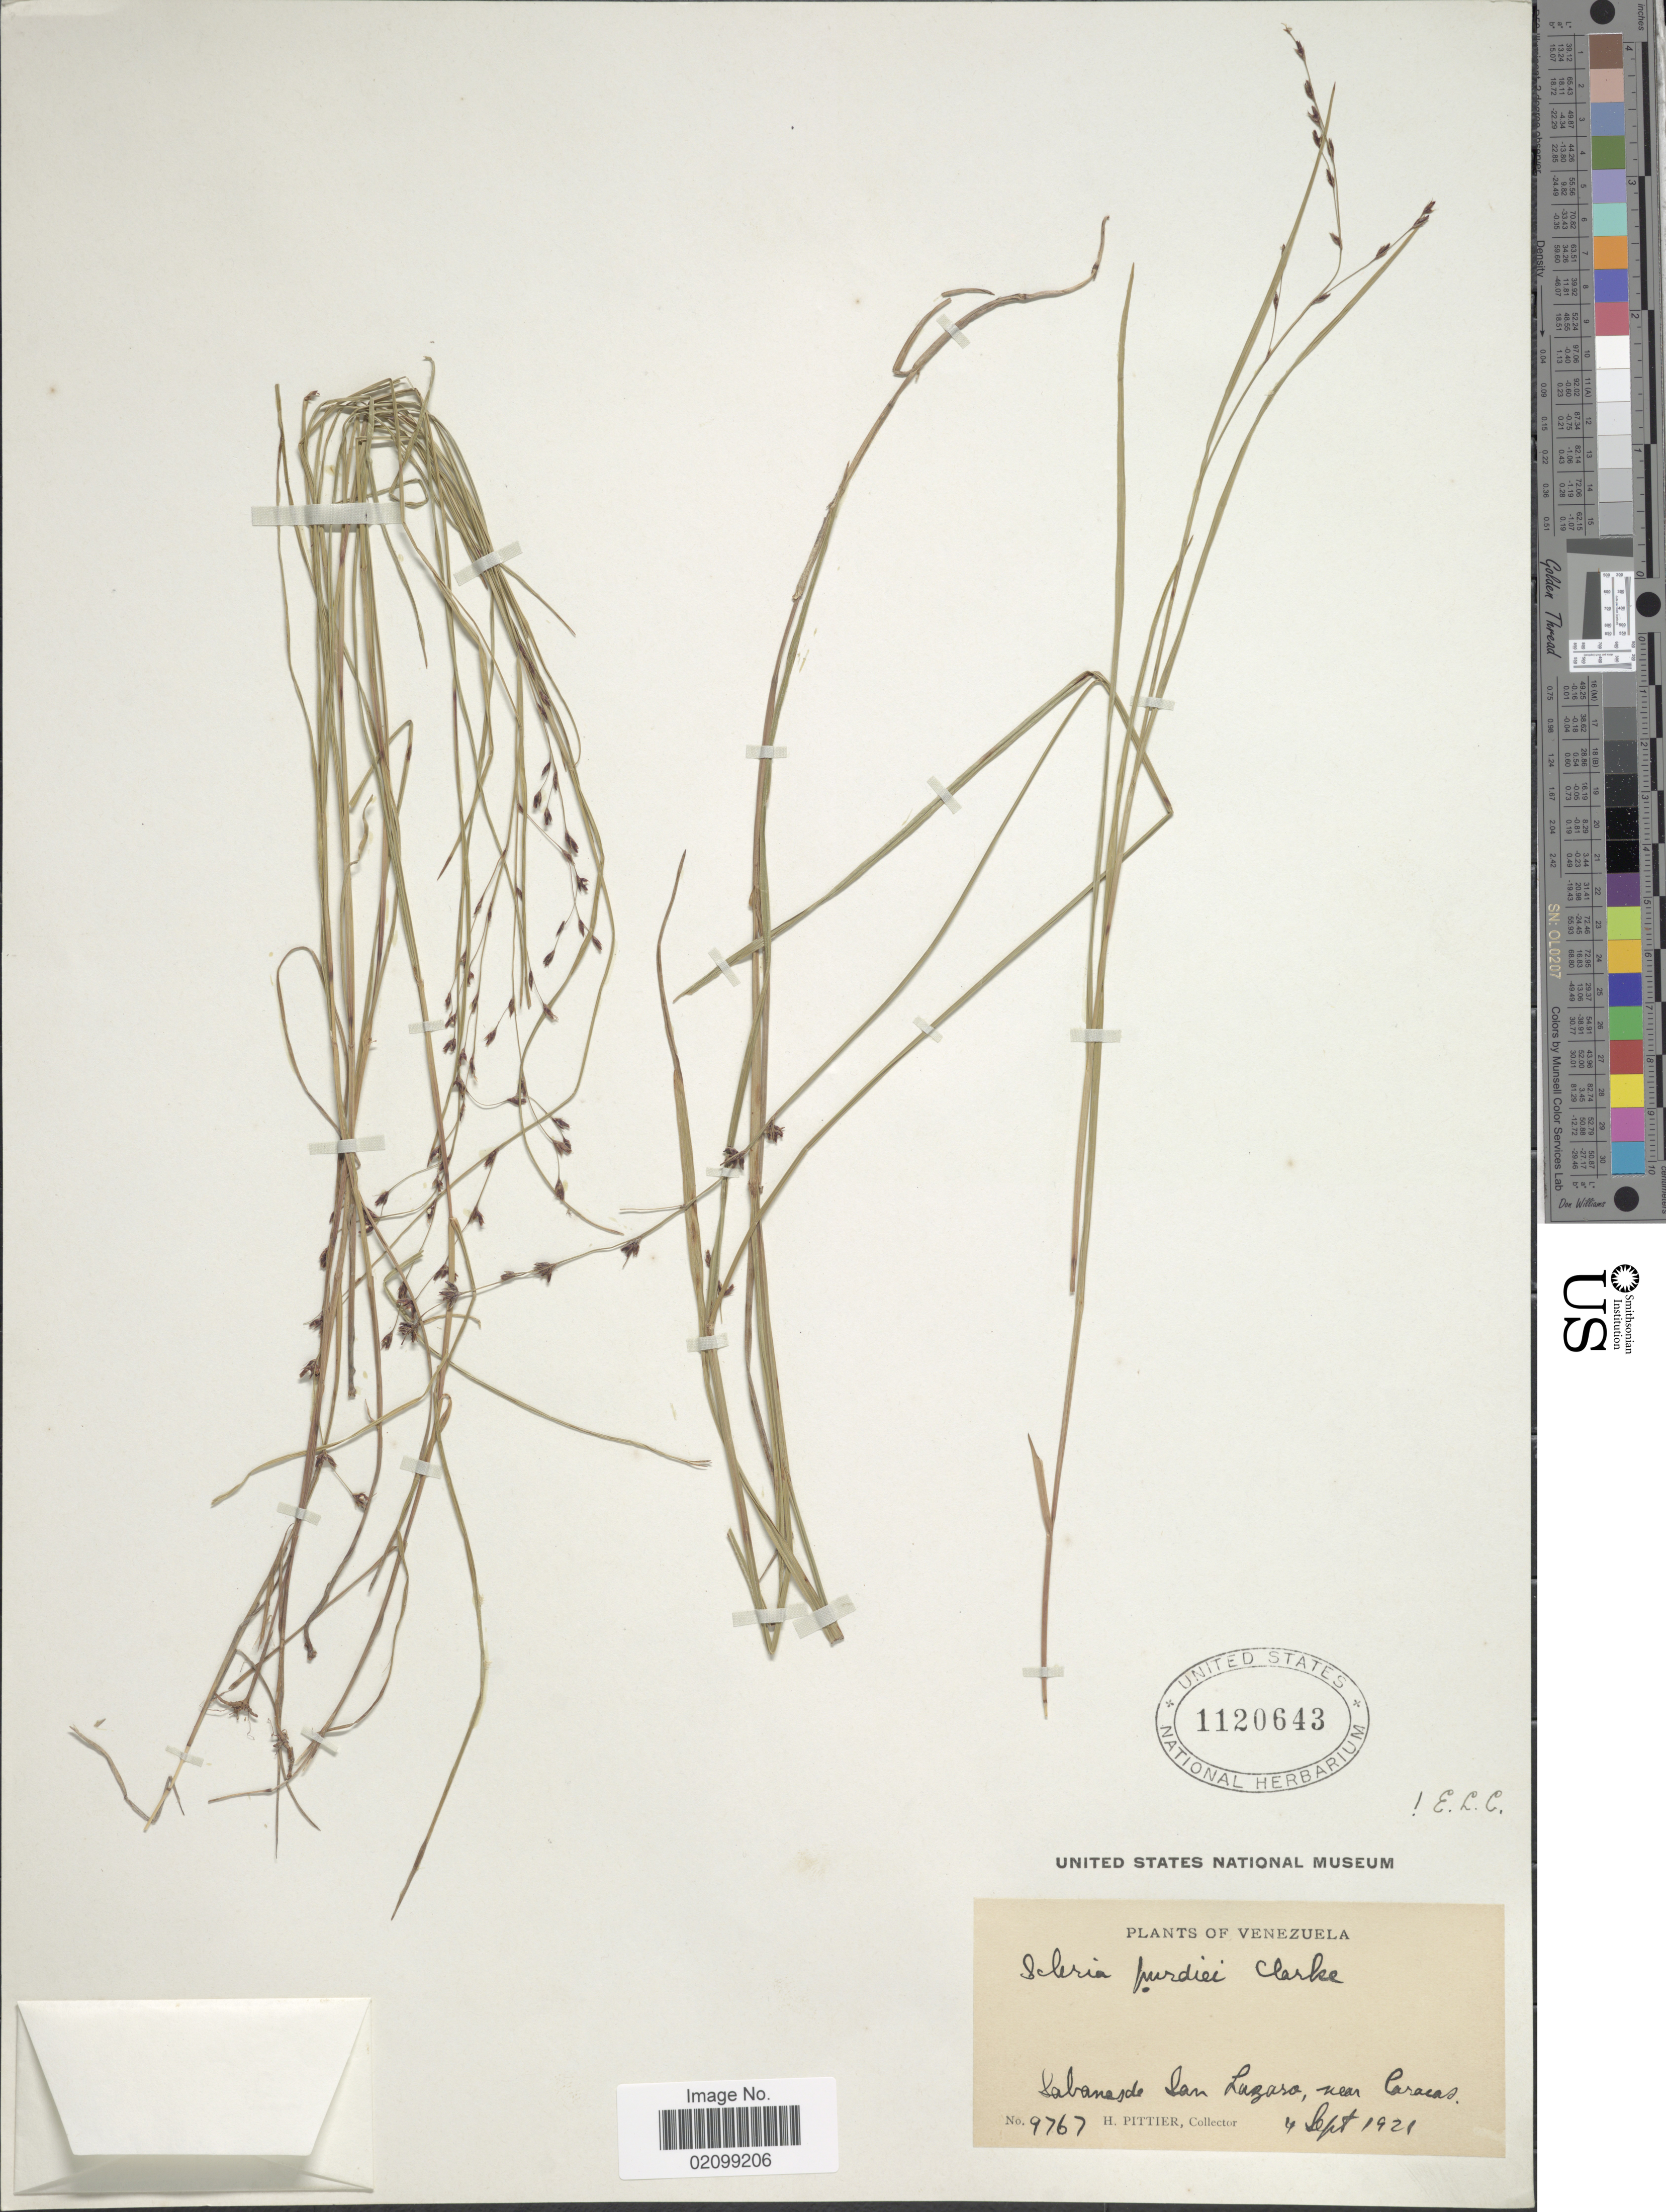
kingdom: Plantae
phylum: Tracheophyta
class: Liliopsida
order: Poales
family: Cyperaceae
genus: Scleria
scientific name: Scleria purdiei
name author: C.B. Clarke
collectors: H. F. Pittier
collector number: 9767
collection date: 1921-09-04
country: Venezuela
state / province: Trujillo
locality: Sabanas de San Lazaro, near Caracas.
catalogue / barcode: US 1120643